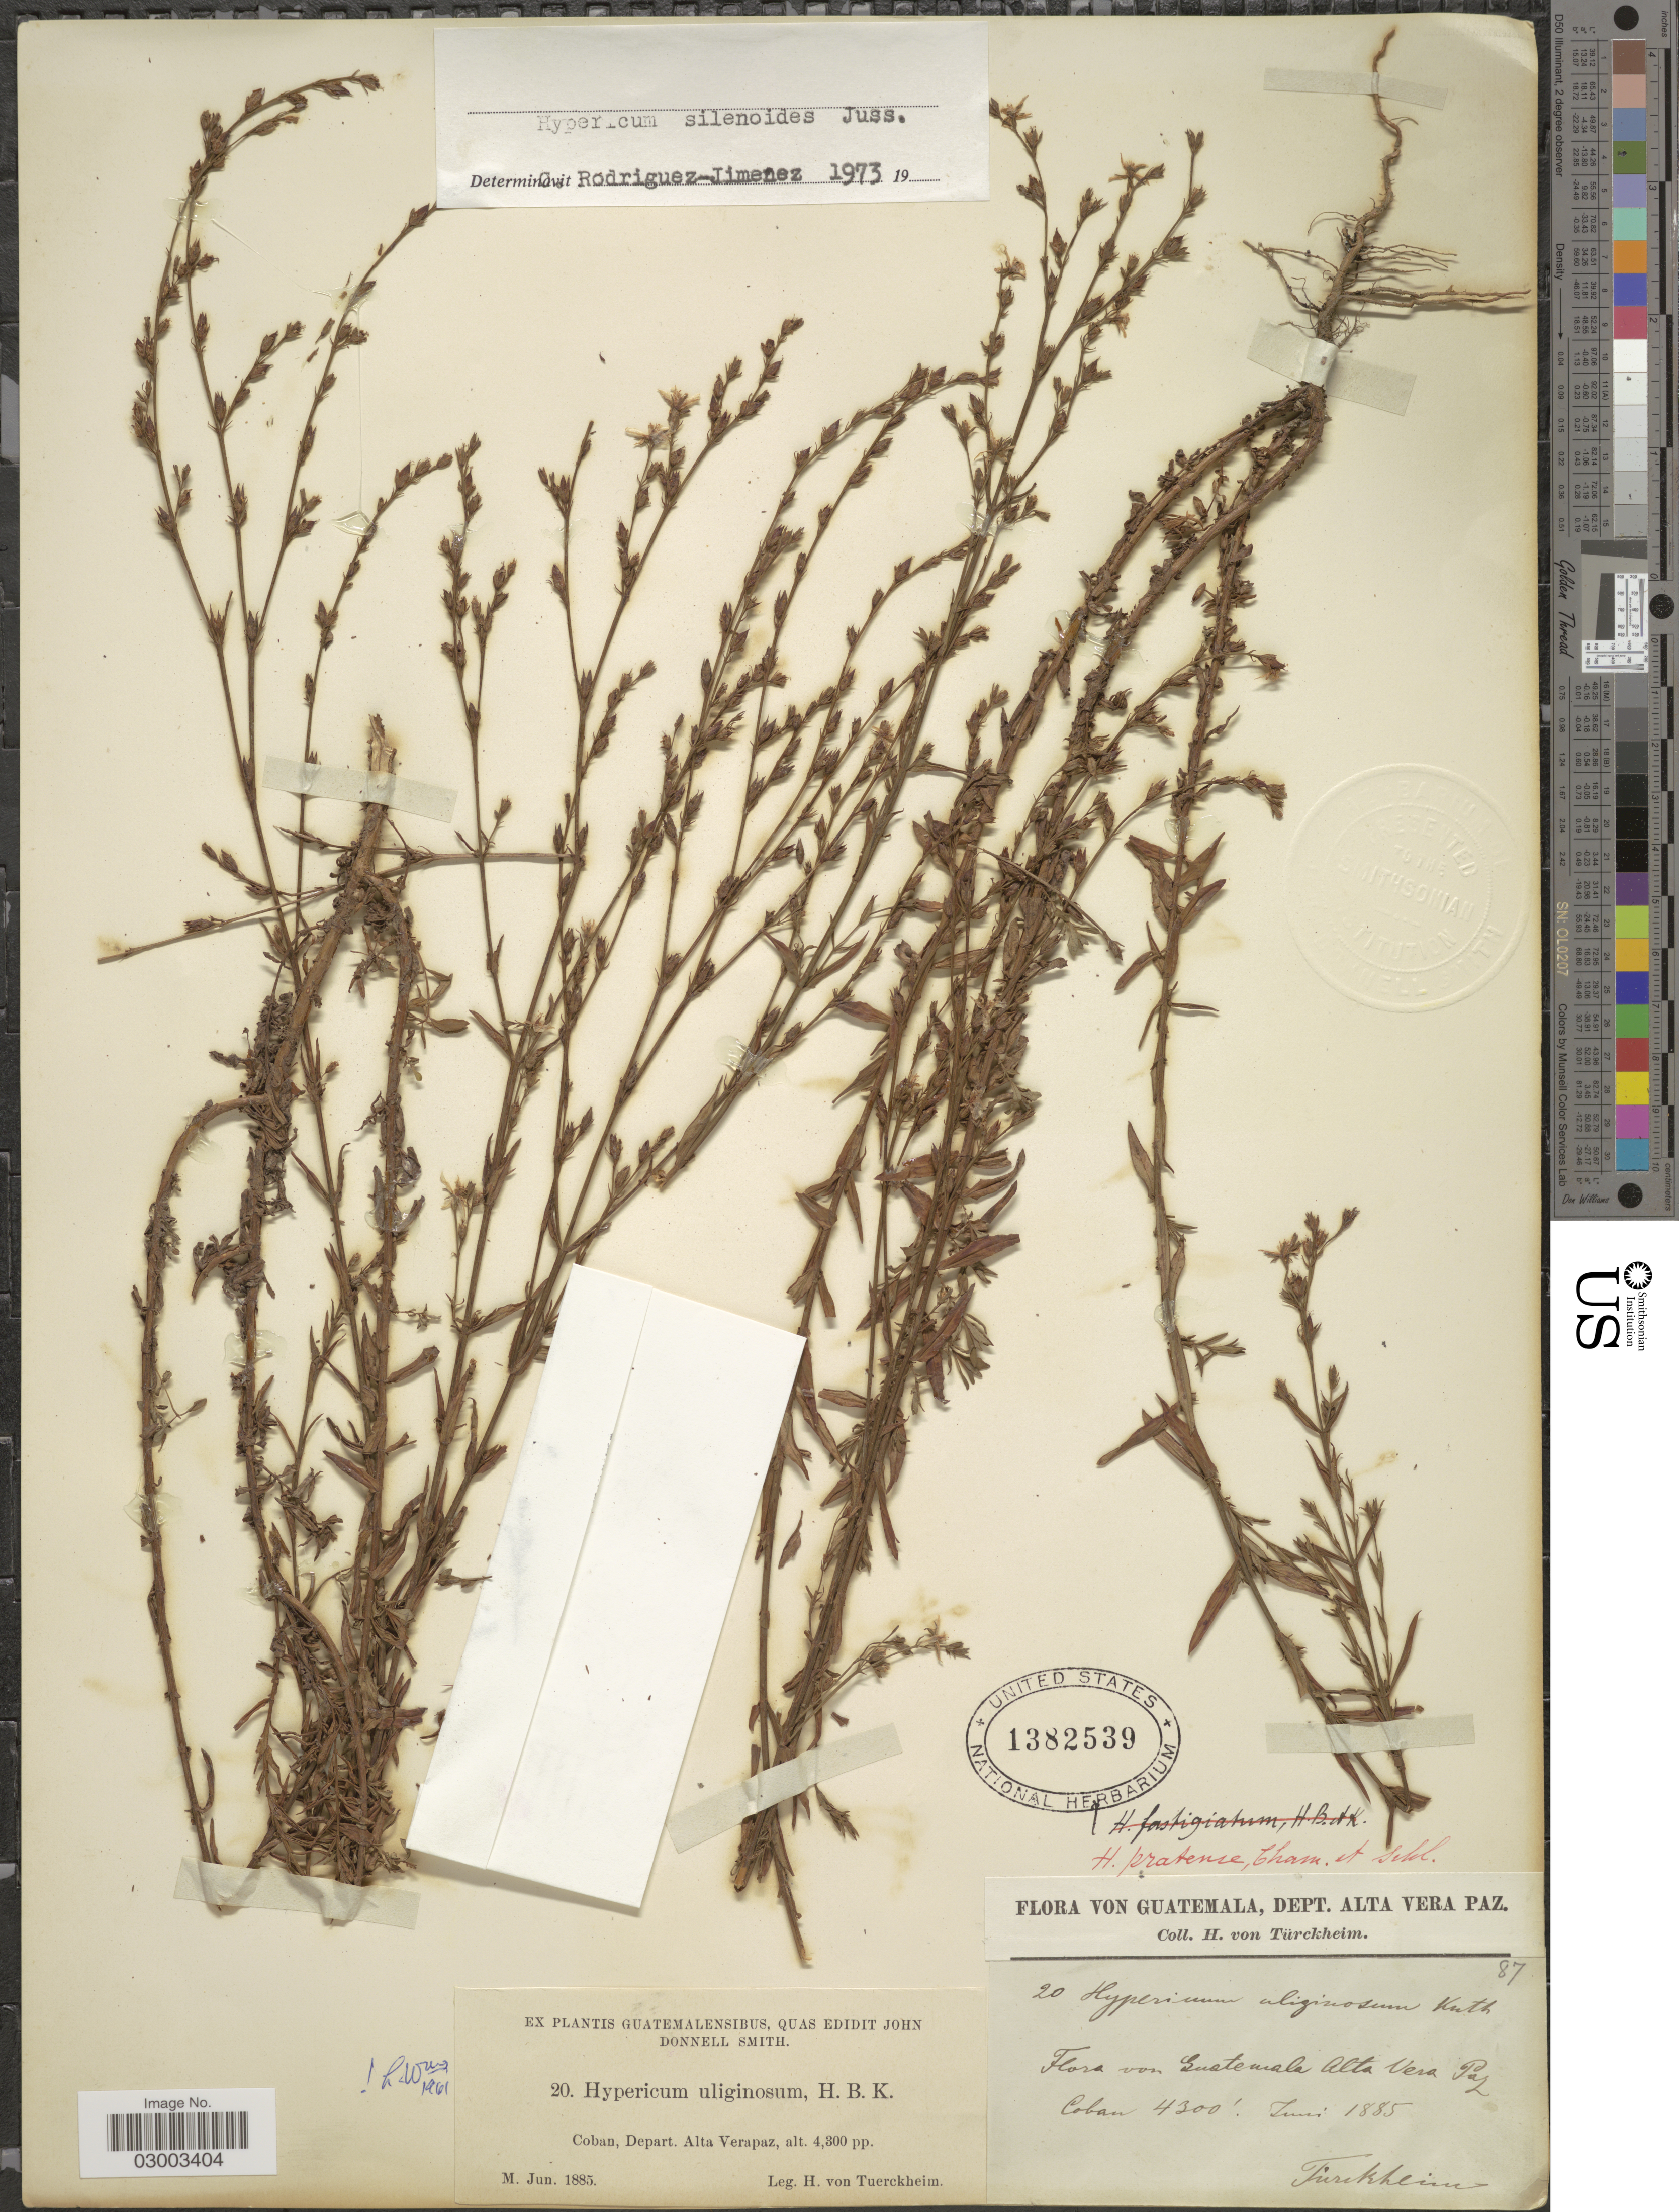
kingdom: Plantae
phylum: Tracheophyta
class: Magnoliopsida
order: Malpighiales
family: Hypericaceae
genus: Hypericum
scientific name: Hypericum silenoides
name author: Juss.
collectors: H. von Türckheim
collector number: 20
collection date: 1885-06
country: Guatemala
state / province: Alta Verapaz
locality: Coban, Depart. Alta Verapaz.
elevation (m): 1311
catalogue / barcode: US 1382539